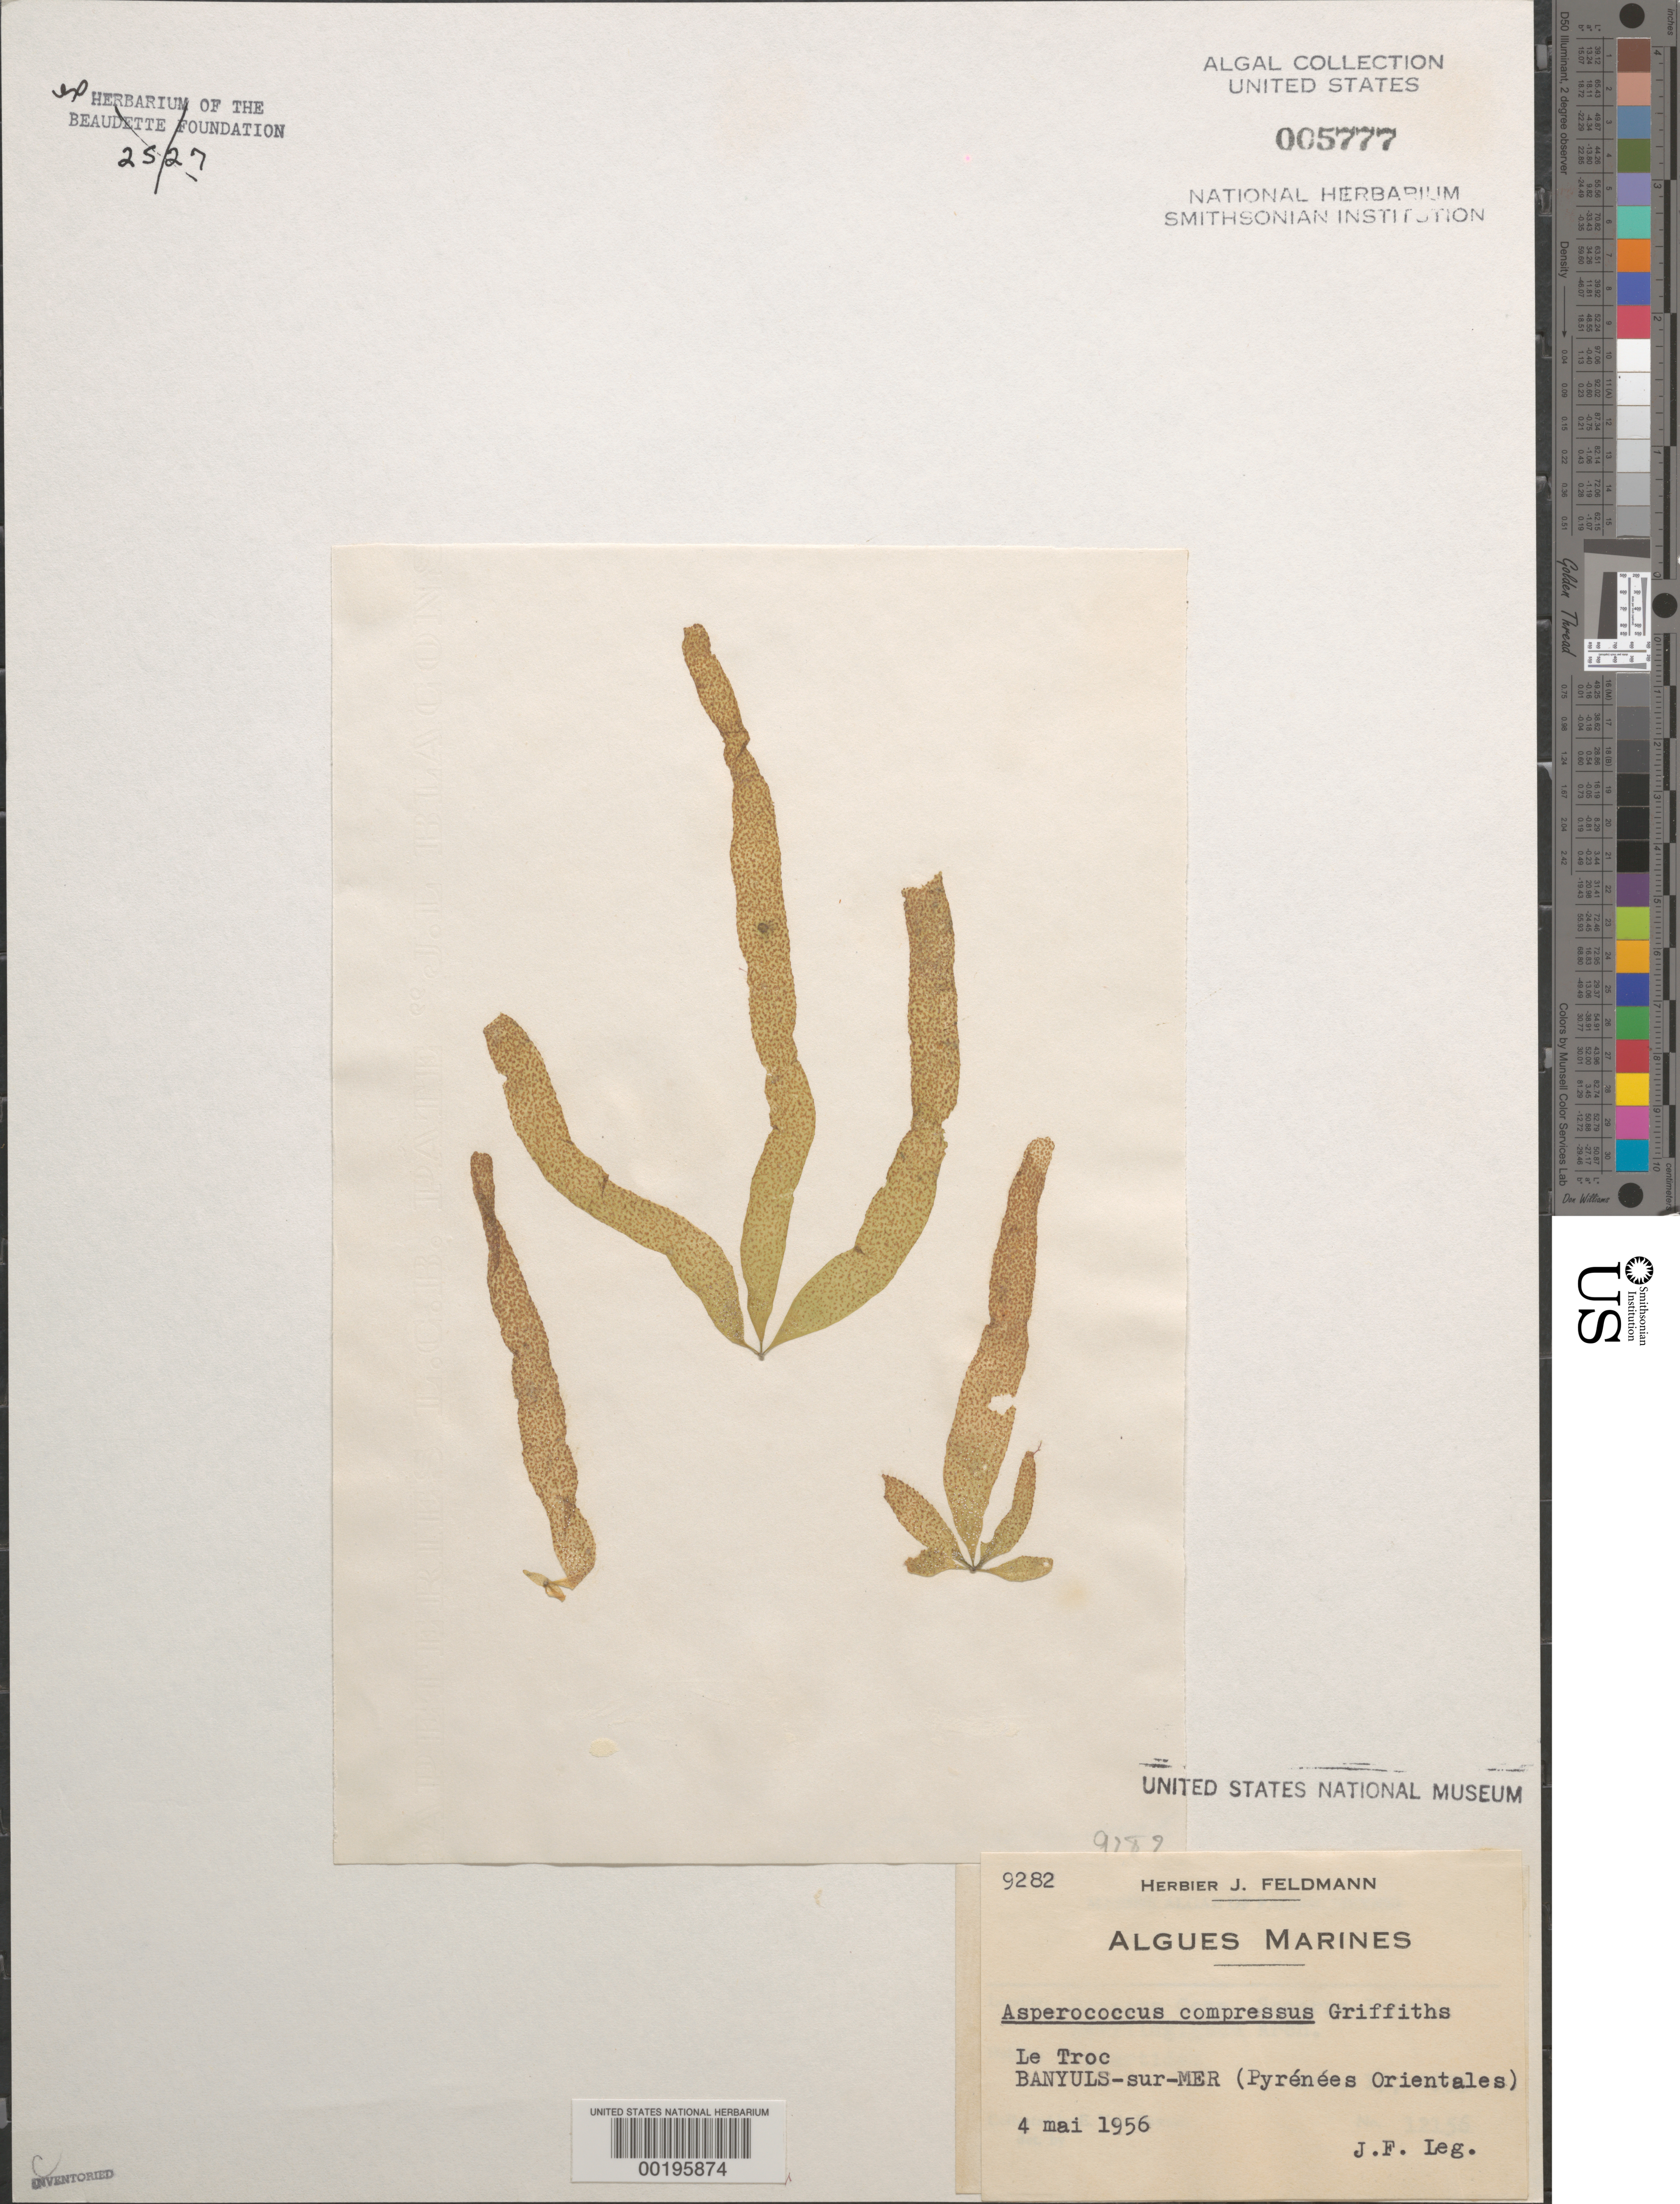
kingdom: Chromista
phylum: Ochrophyta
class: Phaeophyceae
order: Ectocarpales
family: Chordariaceae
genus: Asperococcus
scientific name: Asperococcus ensiformis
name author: (Delle Chiaje) M.J. Wynne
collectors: J. Feldmann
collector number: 9282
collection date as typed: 04 May 1956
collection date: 1956-05-04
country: France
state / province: Occitanie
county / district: Pyrénées-Orientales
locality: Le Troc, Banyuls-sur-Mer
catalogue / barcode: US 5777